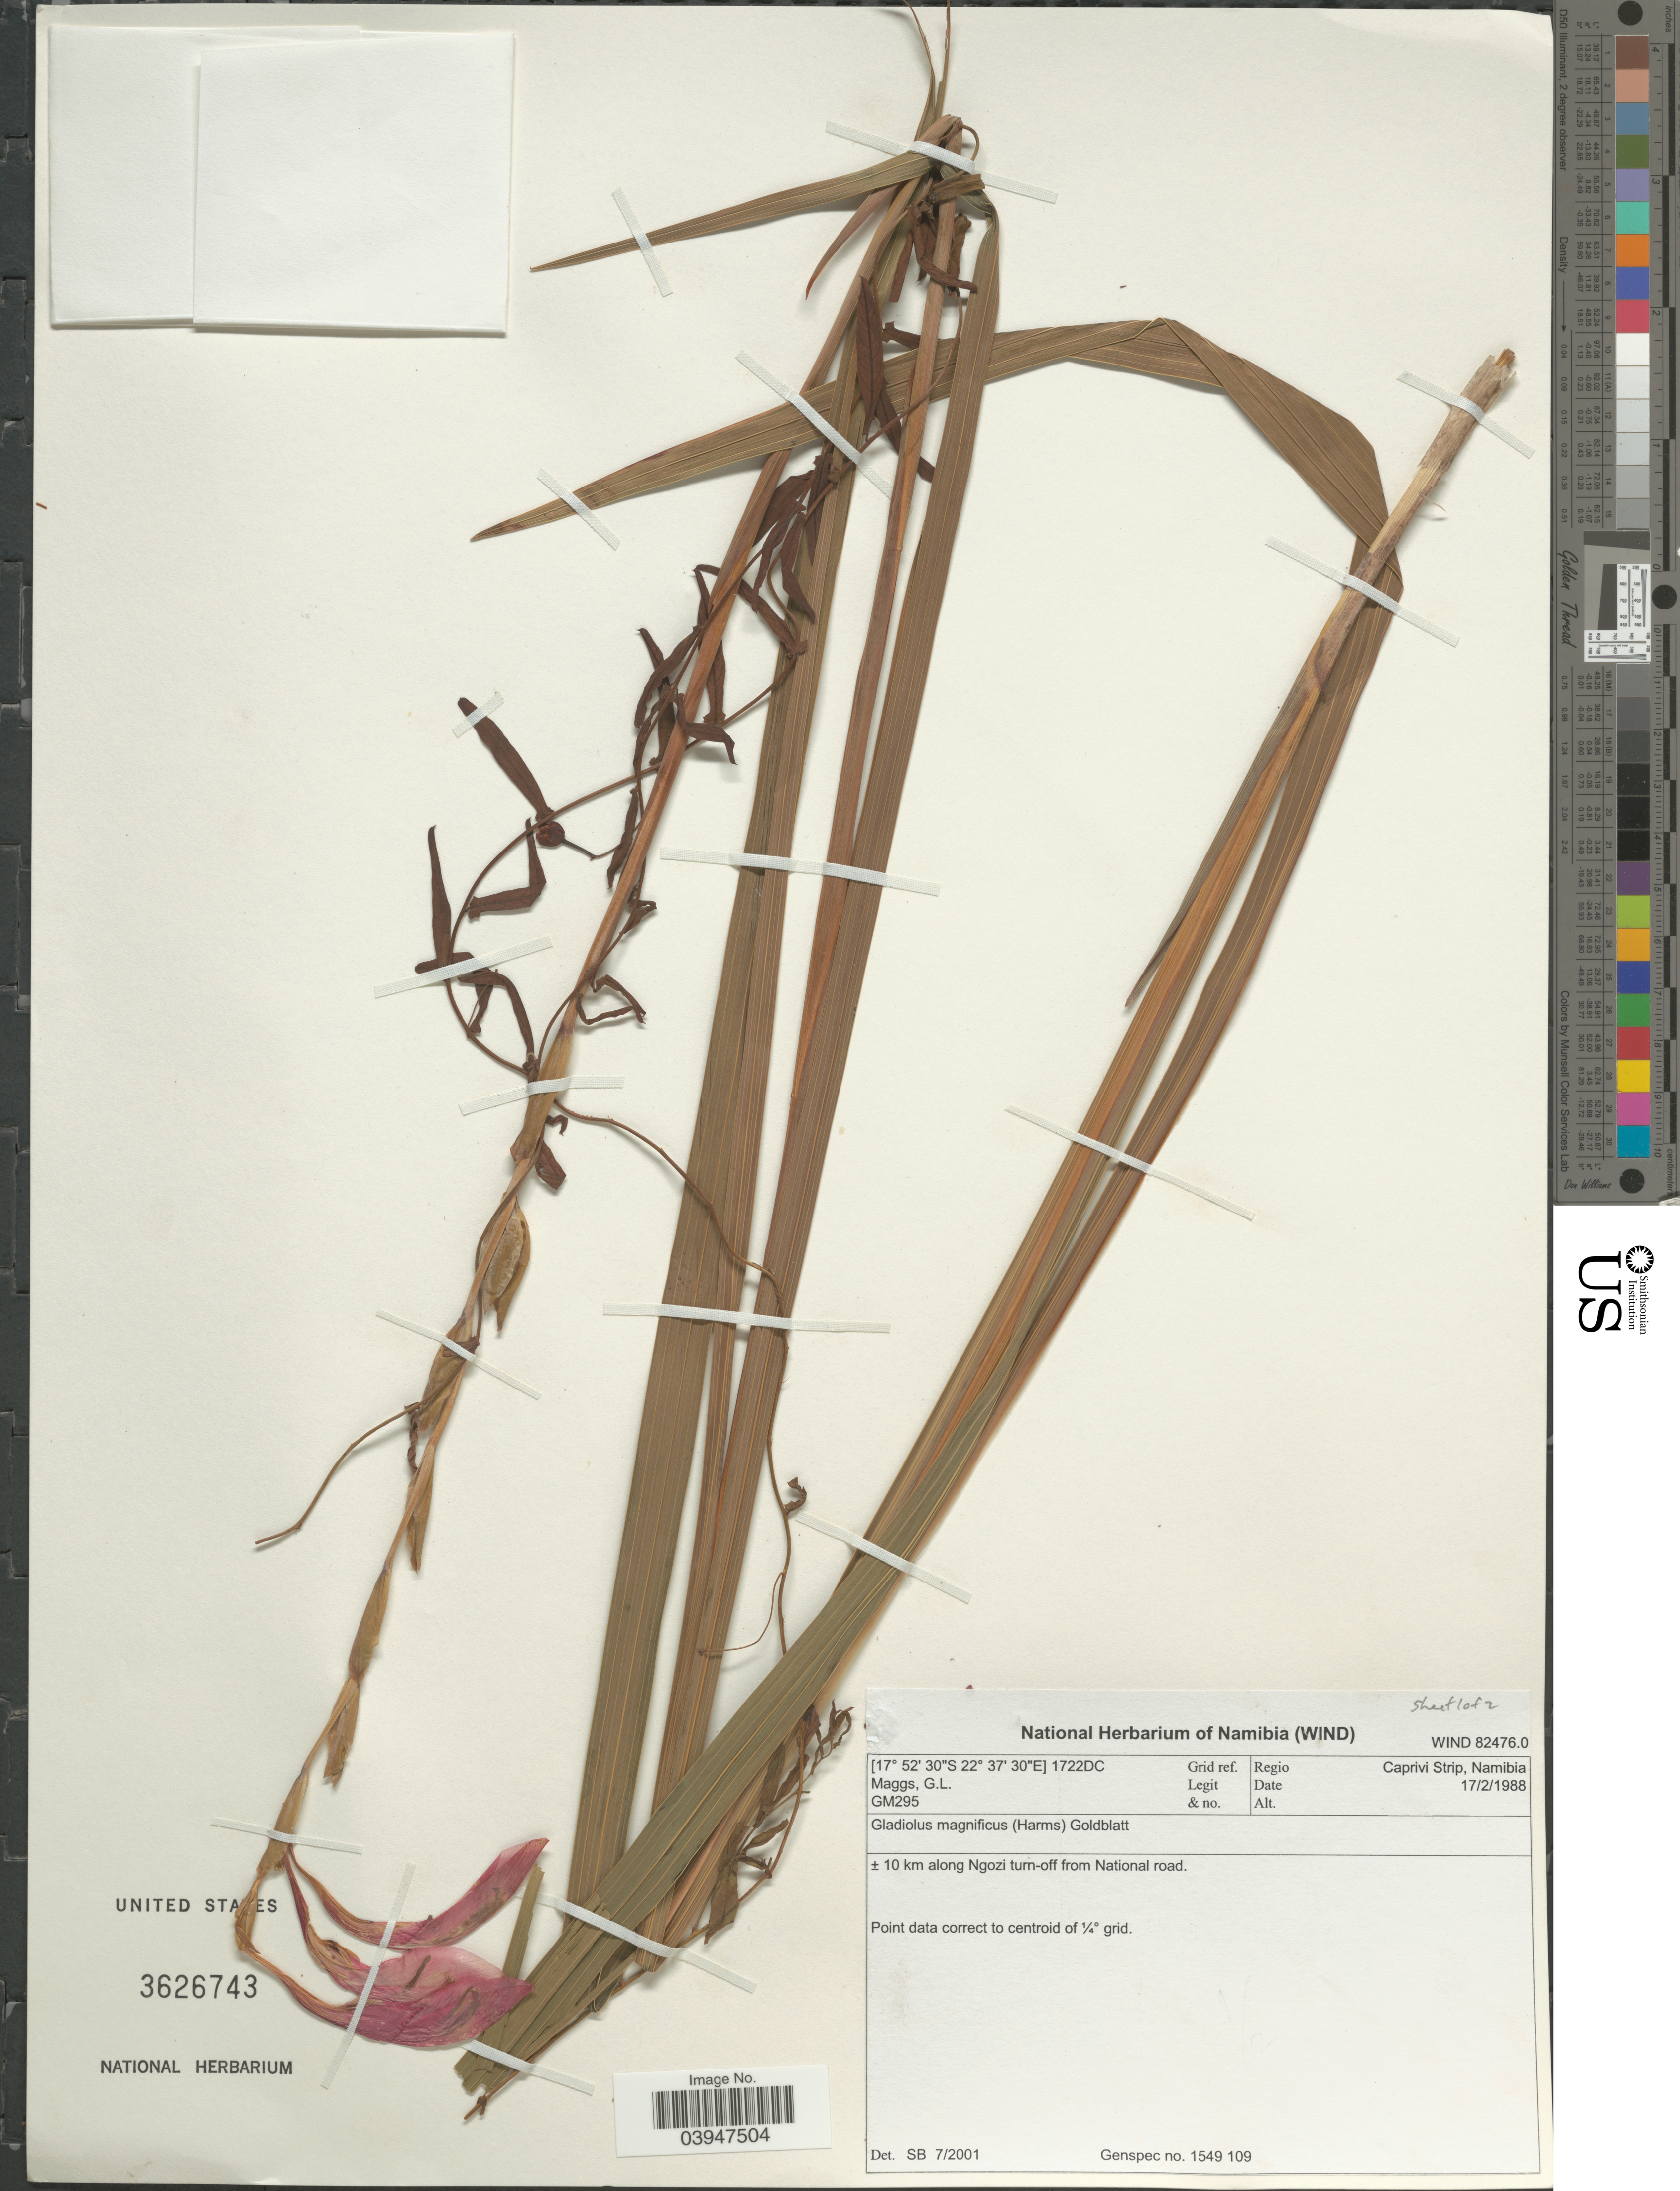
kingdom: Plantae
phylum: Tracheophyta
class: Liliopsida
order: Asparagales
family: Iridaceae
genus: Gladiolus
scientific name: Gladiolus magnificus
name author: (Harms) Goldblatt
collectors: G. Maggs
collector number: GM295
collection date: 1988-02-17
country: Namibia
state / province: Caprivi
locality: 1722DC Grid ref. Regio Caprivi Strip, Namibia. ± 10 km along Ngozi turn-off from National road.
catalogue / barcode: US 3626743